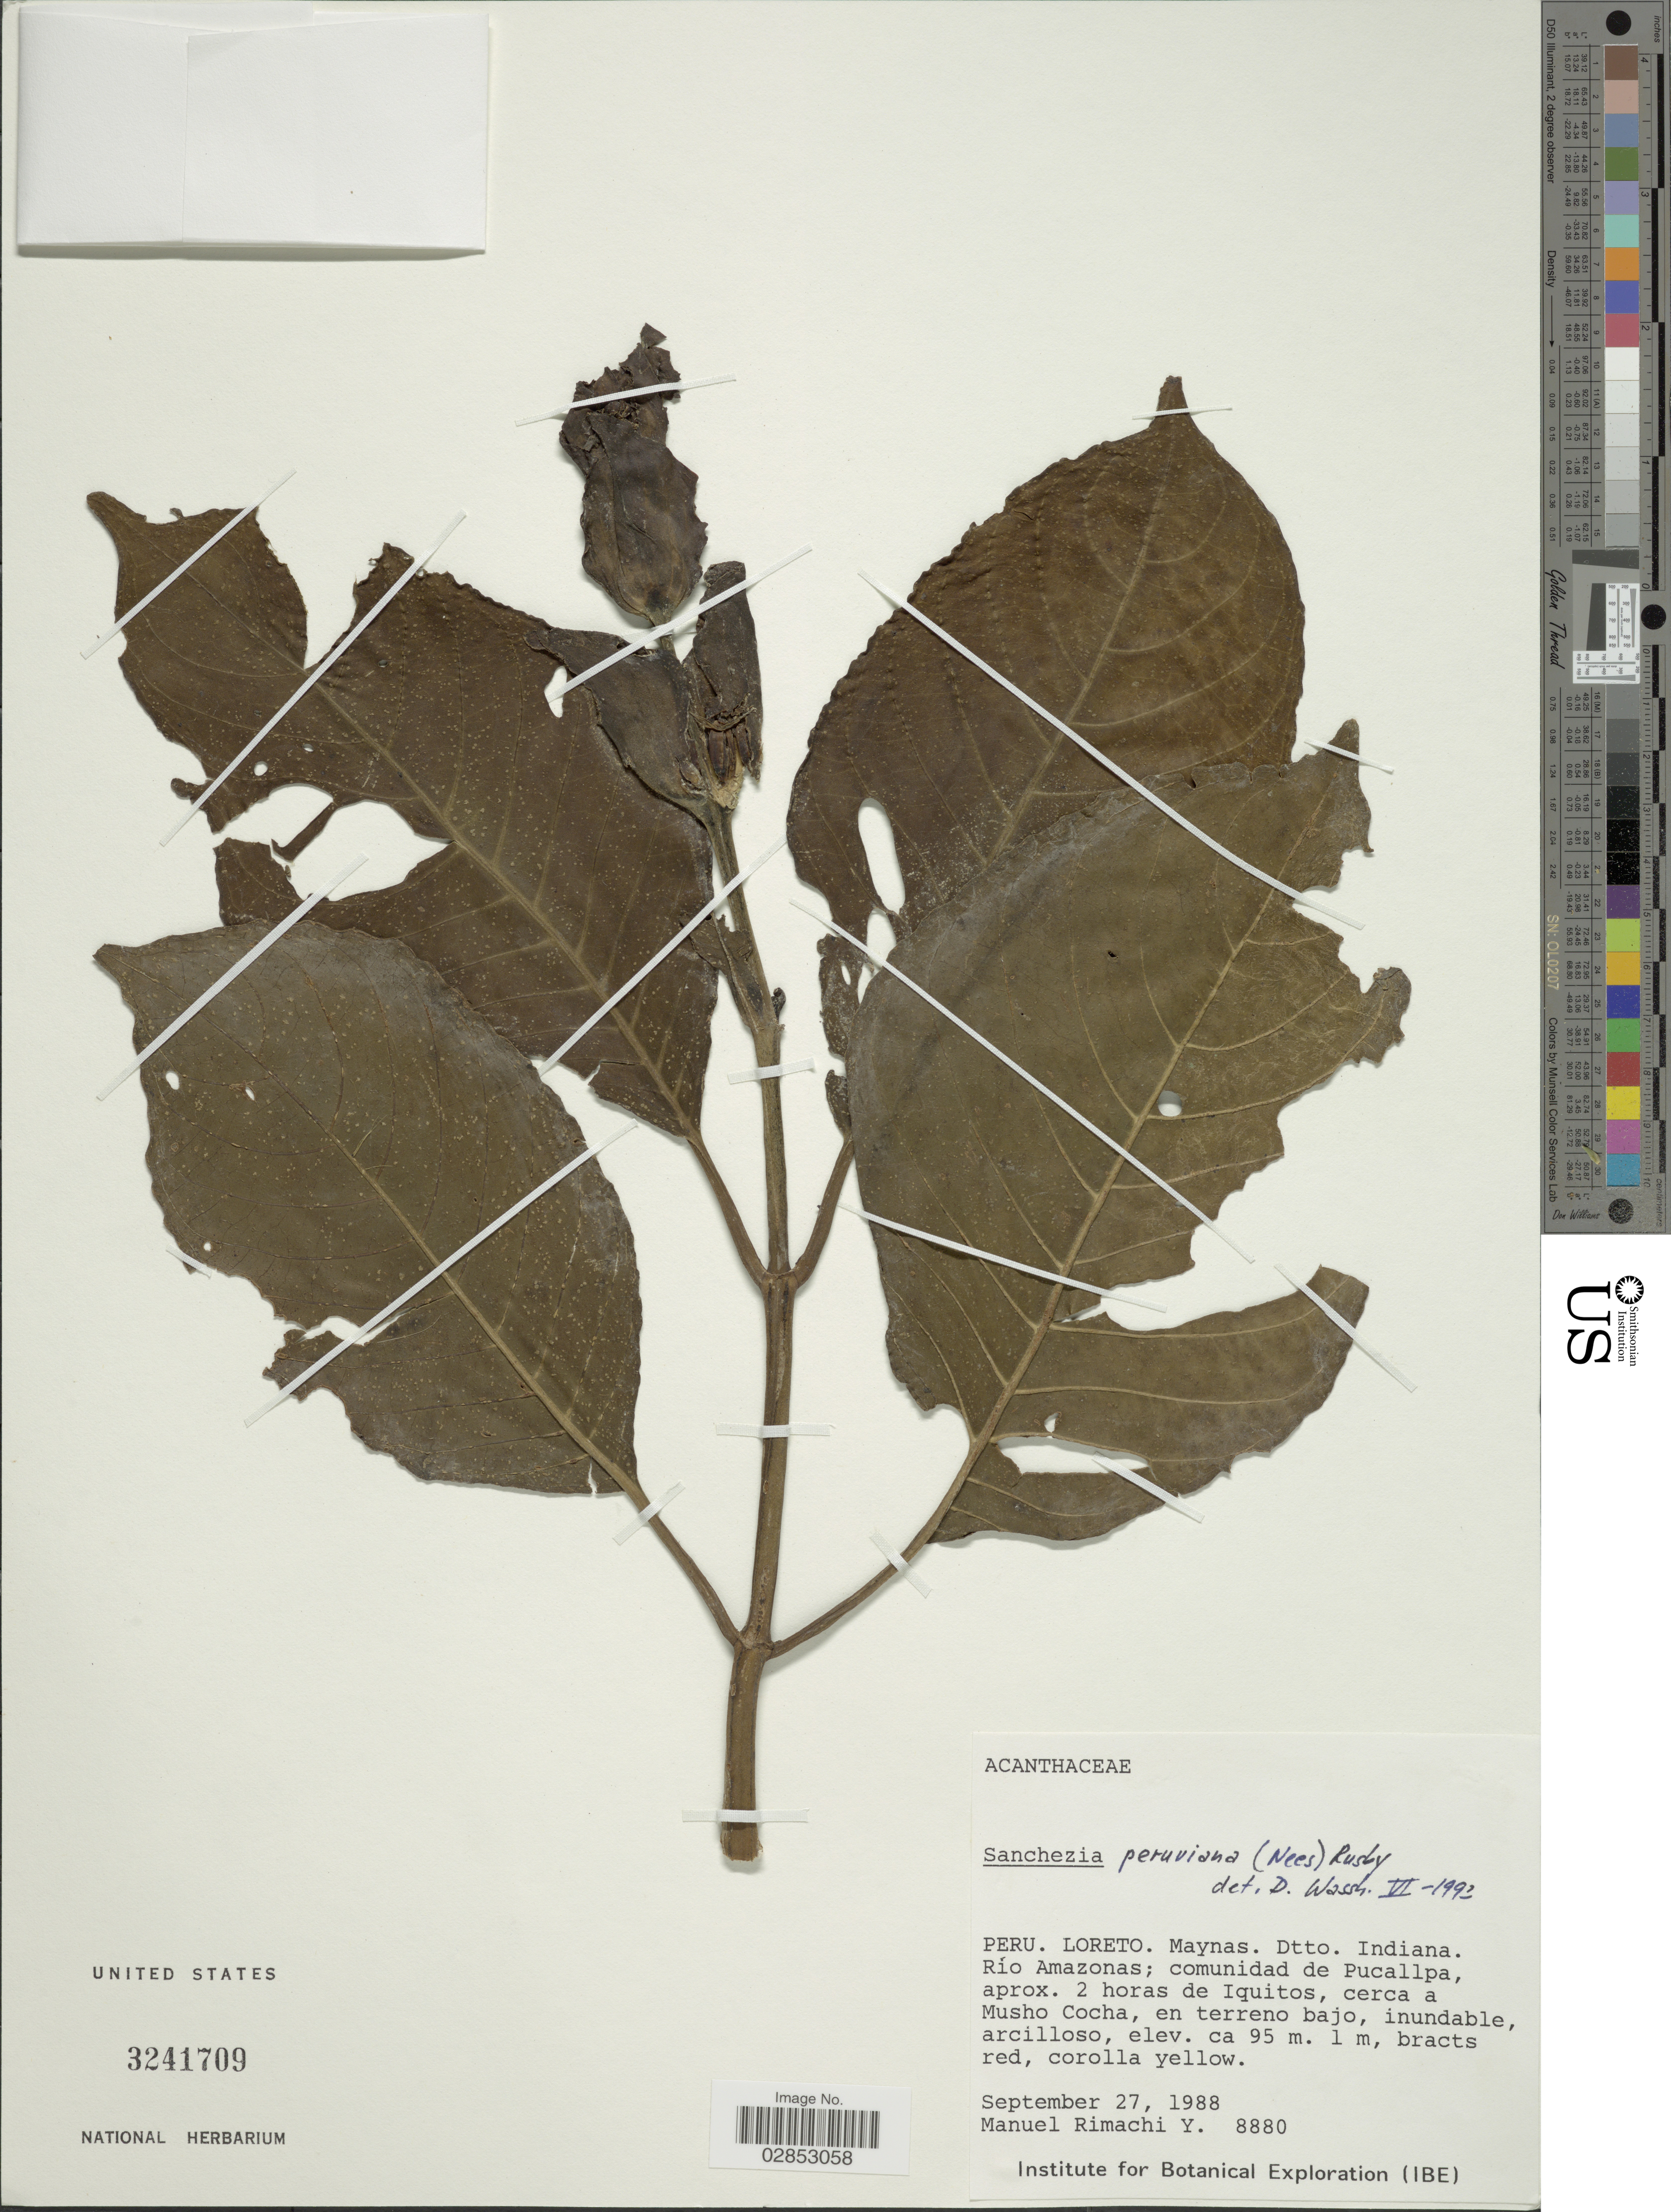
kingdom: Plantae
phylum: Tracheophyta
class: Magnoliopsida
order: Lamiales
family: Acanthaceae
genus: Sanchezia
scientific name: Sanchezia macrocnemis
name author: (Nees) Wassh.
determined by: Azevedo, Igor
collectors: M. Rimachi Y.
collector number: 8880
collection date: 1988-09-27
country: Peru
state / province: Loreto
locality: Maynas. Dtto. Indiana. Río Amazonas; comunidad de Pucallpa, aprox. 2 horas de Iquitos, cerca a Musho Cocha.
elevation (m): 95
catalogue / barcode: US 3241709